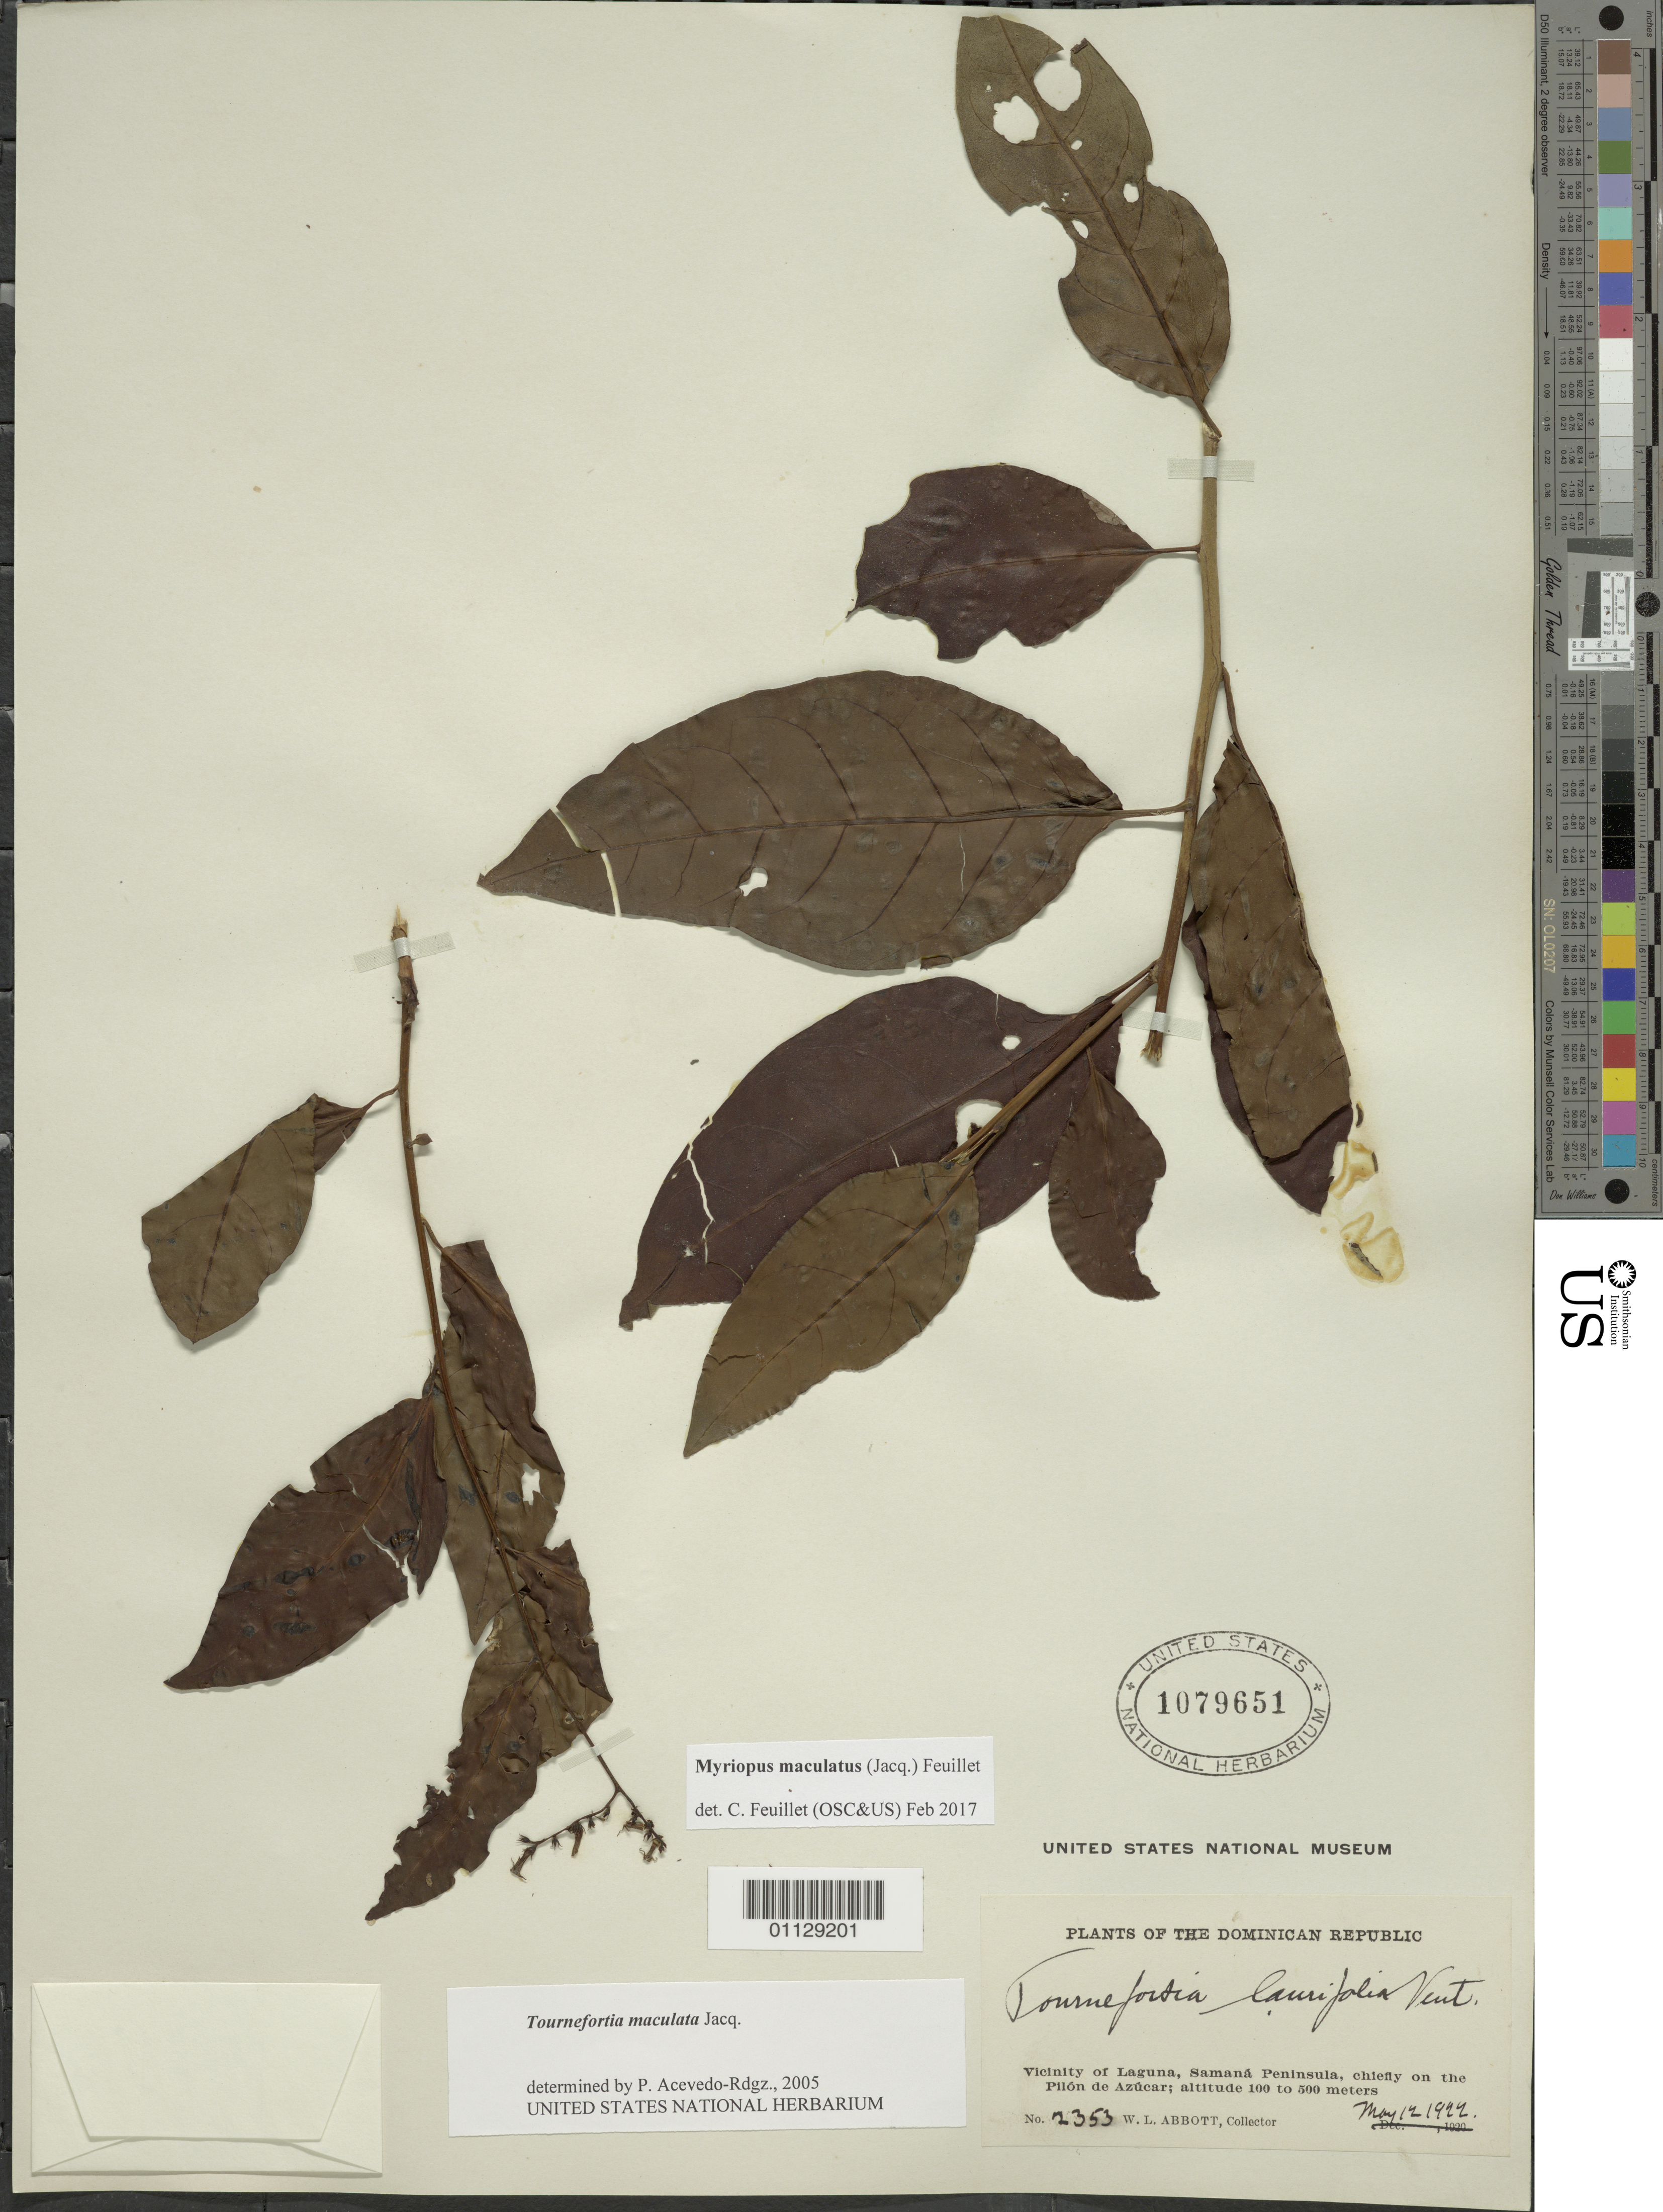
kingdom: Plantae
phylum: Tracheophyta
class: Magnoliopsida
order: Boraginales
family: Heliotropiaceae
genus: Myriopus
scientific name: Myriopus maculatus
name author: (Jacq.) Feuillet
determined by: Feuillet, C.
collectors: W. L. Abbott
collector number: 2353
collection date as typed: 12 May 1922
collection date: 1922-05-12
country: Dominican Republic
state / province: Samaná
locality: Vicinity of Laguna, Samana Peninsula, chiefly on the Plion de Azucar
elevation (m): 100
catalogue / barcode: US 1079651